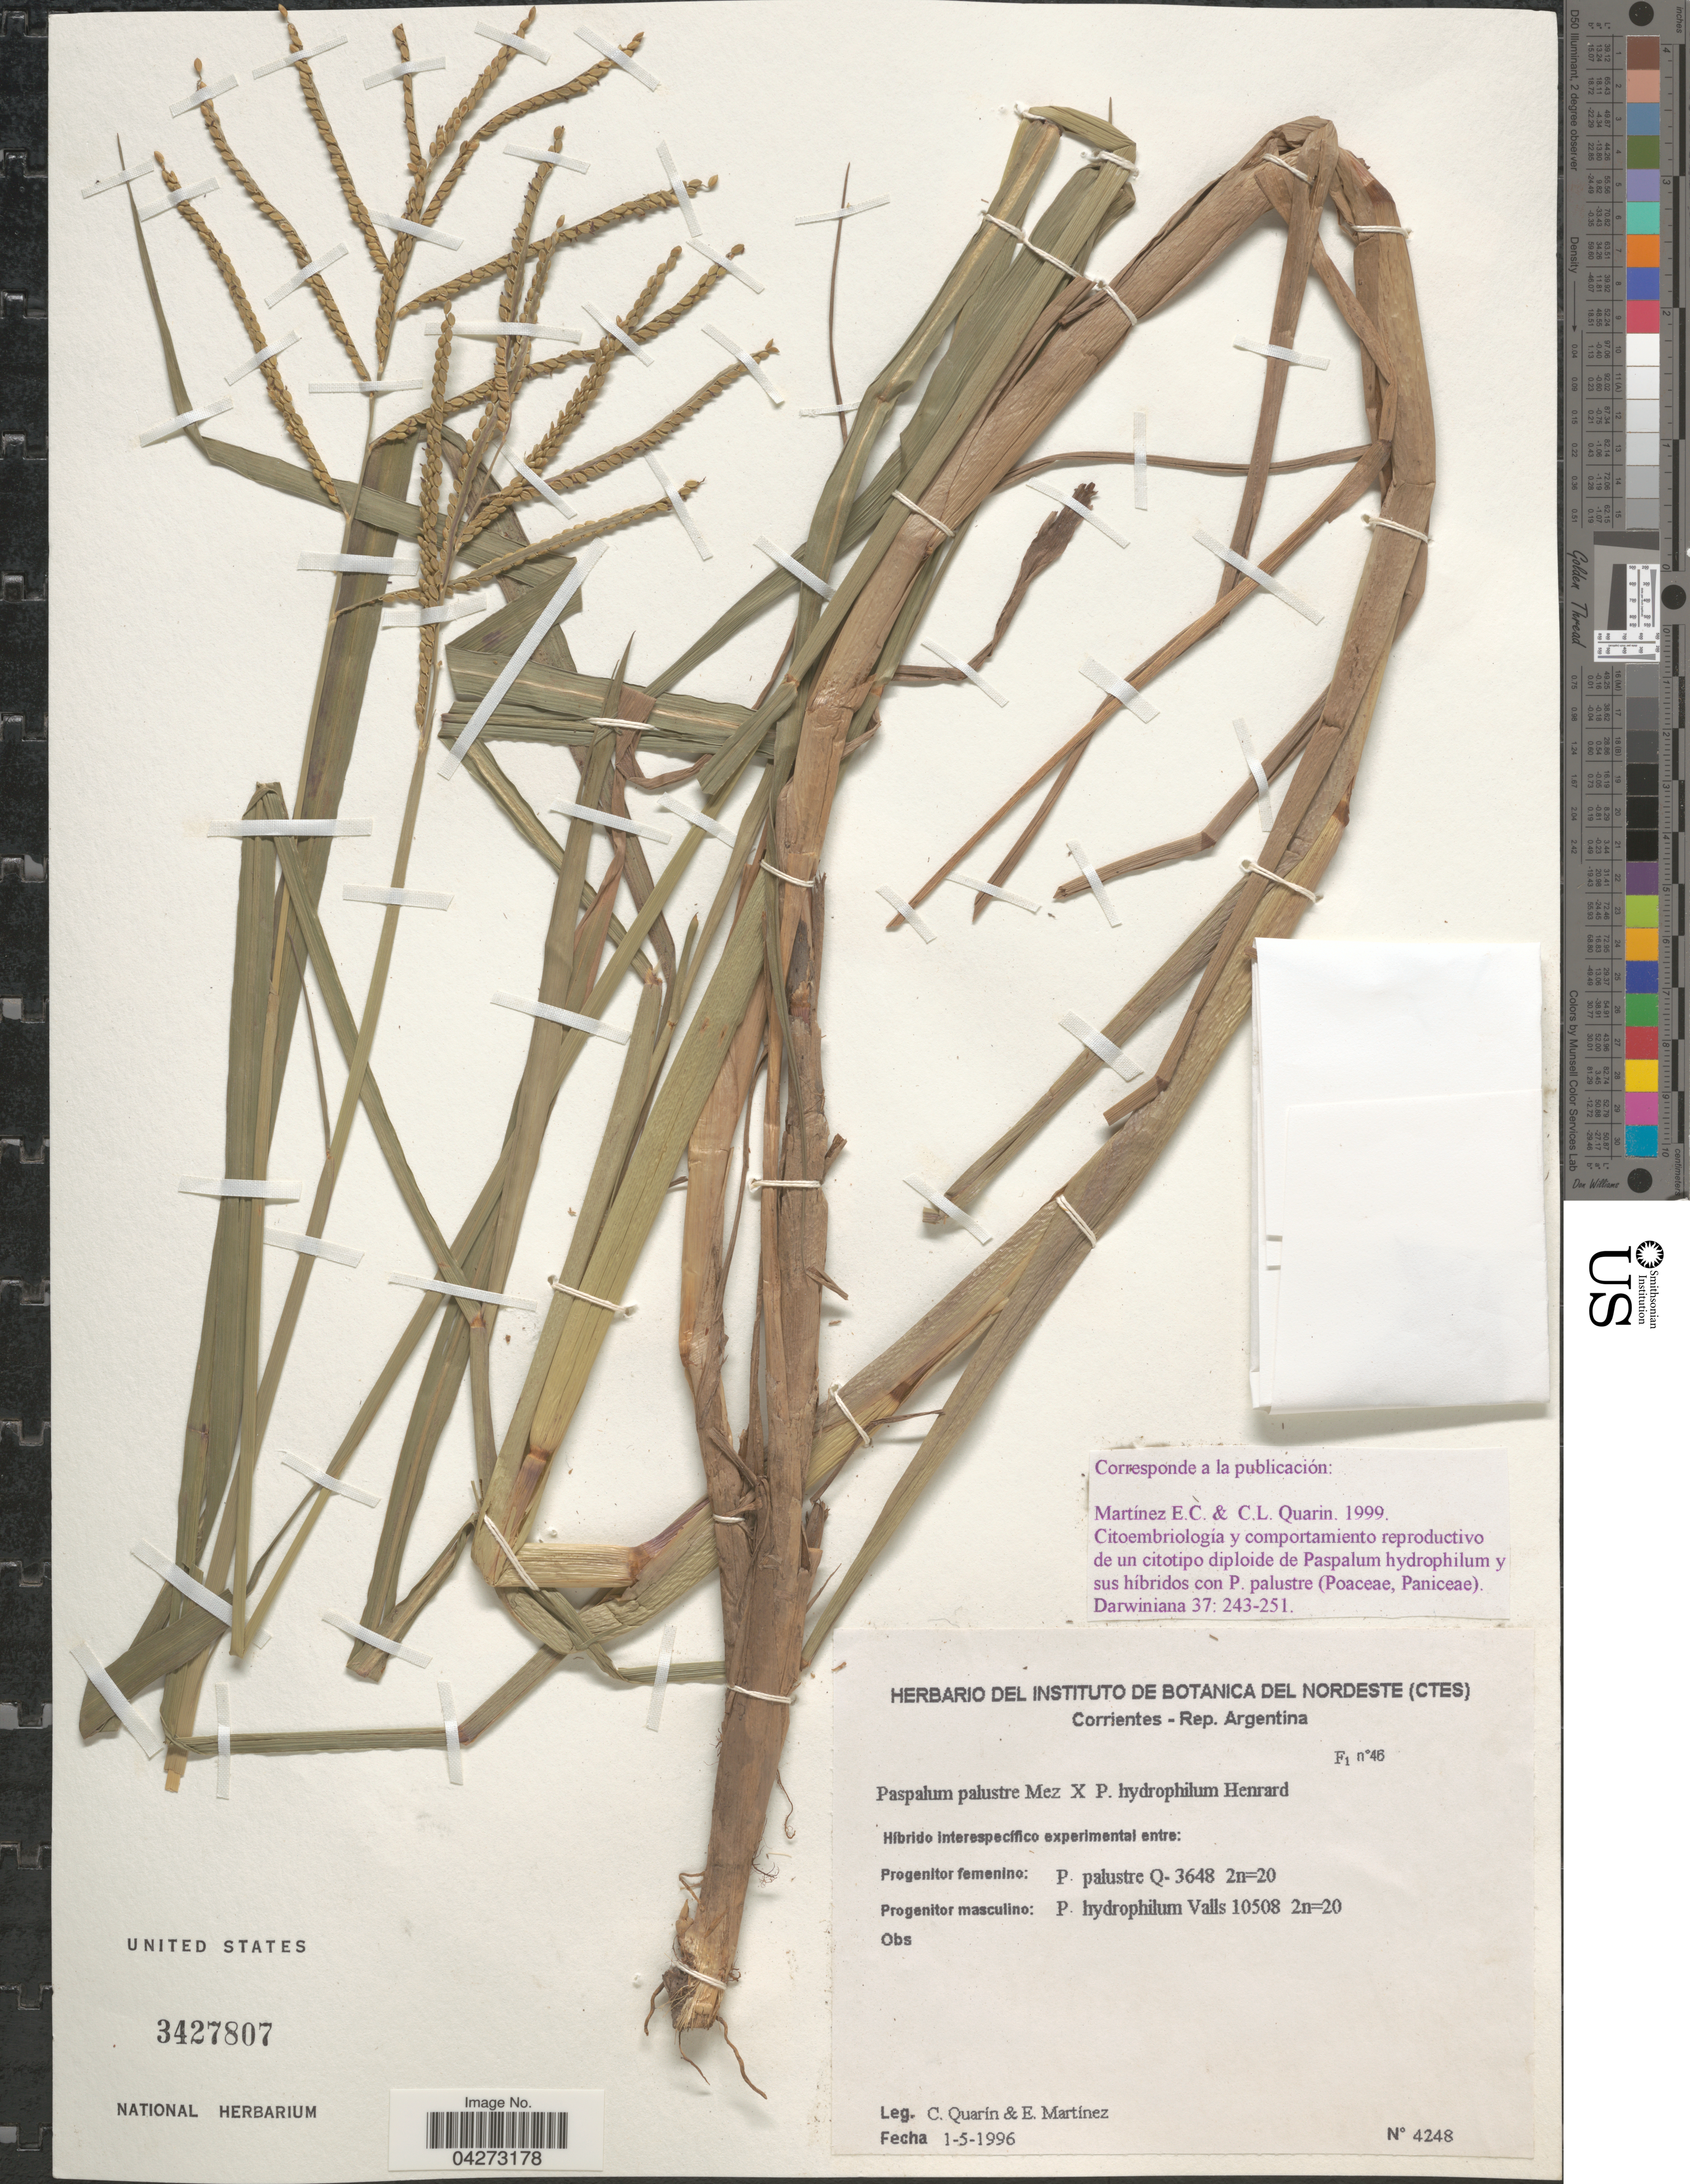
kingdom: Plantae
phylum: Tracheophyta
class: Liliopsida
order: Poales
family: Poaceae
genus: Paspalum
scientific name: Paspalum palustre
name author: Mez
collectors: C. Quarin & E. Martínez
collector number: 4248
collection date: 1996-05-01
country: Argentina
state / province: Corrientes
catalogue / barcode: US 3427807